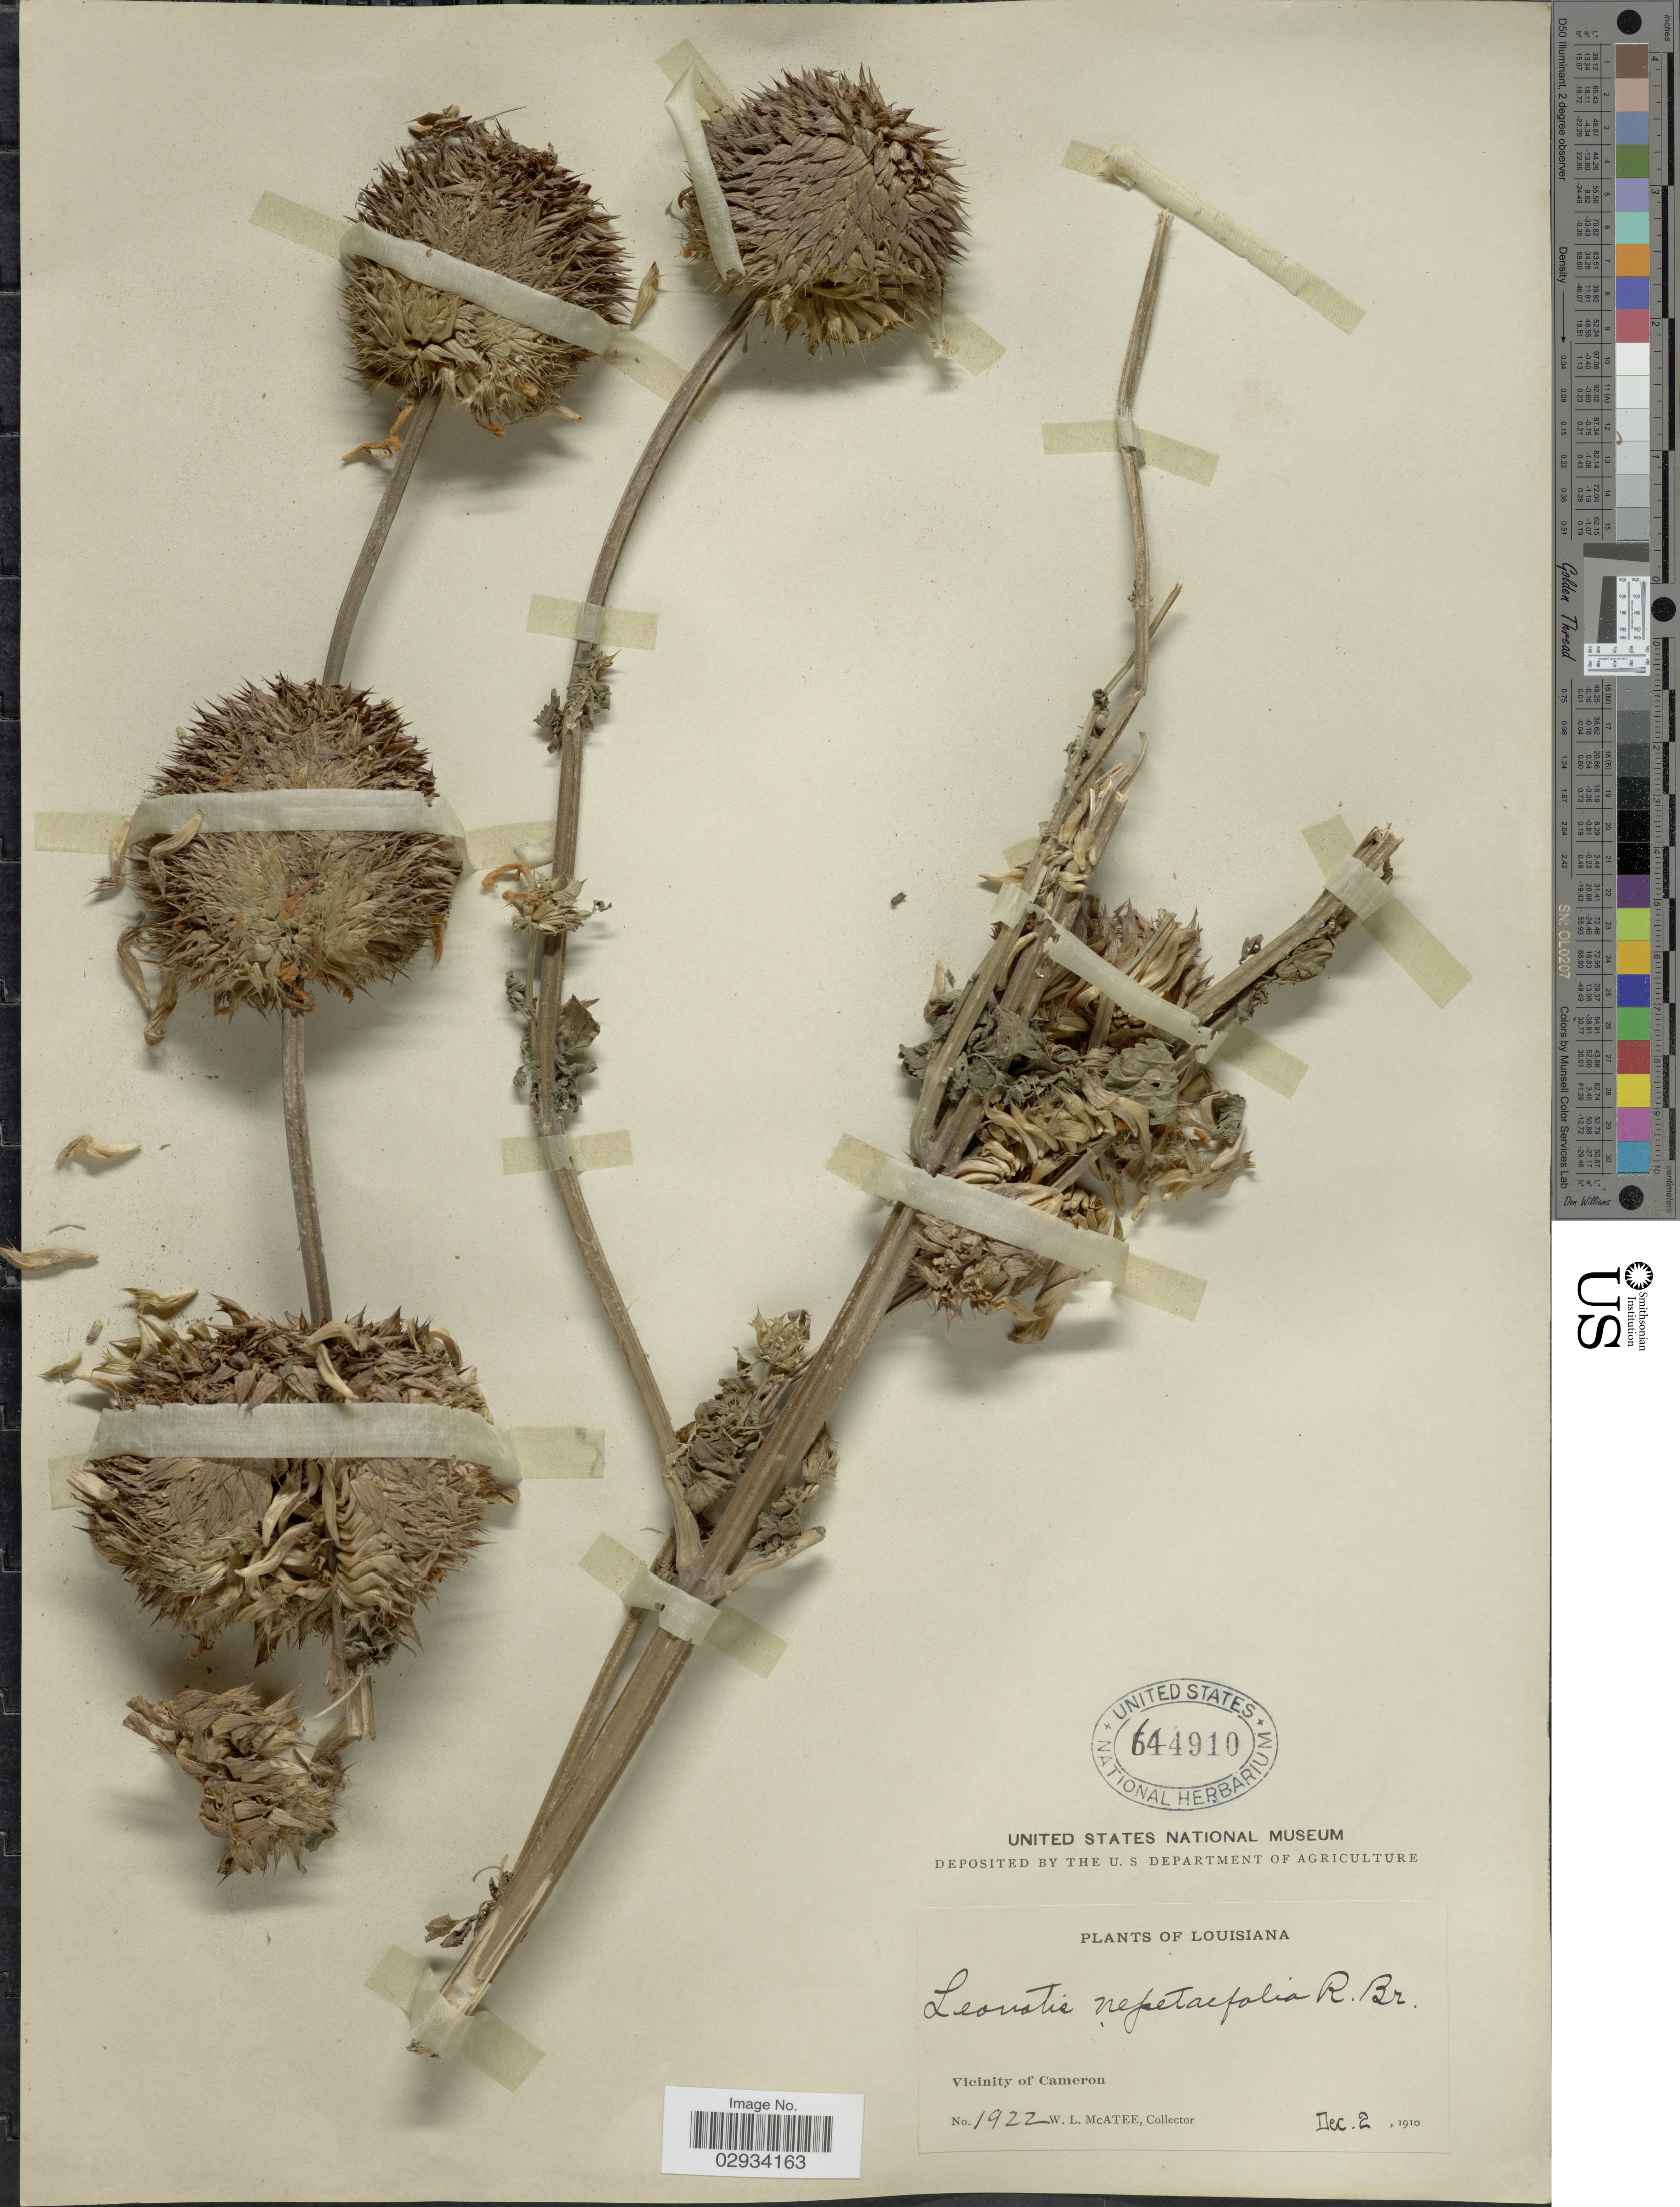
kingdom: Plantae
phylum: Tracheophyta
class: Magnoliopsida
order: Lamiales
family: Lamiaceae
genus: Leonotis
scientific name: Leonotis nepetifolia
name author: (L.) R. Br.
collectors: W. McAtee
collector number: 1922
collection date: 1910-12-02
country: United States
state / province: Louisiana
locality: Vicinity of Cameron.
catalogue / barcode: US 644910